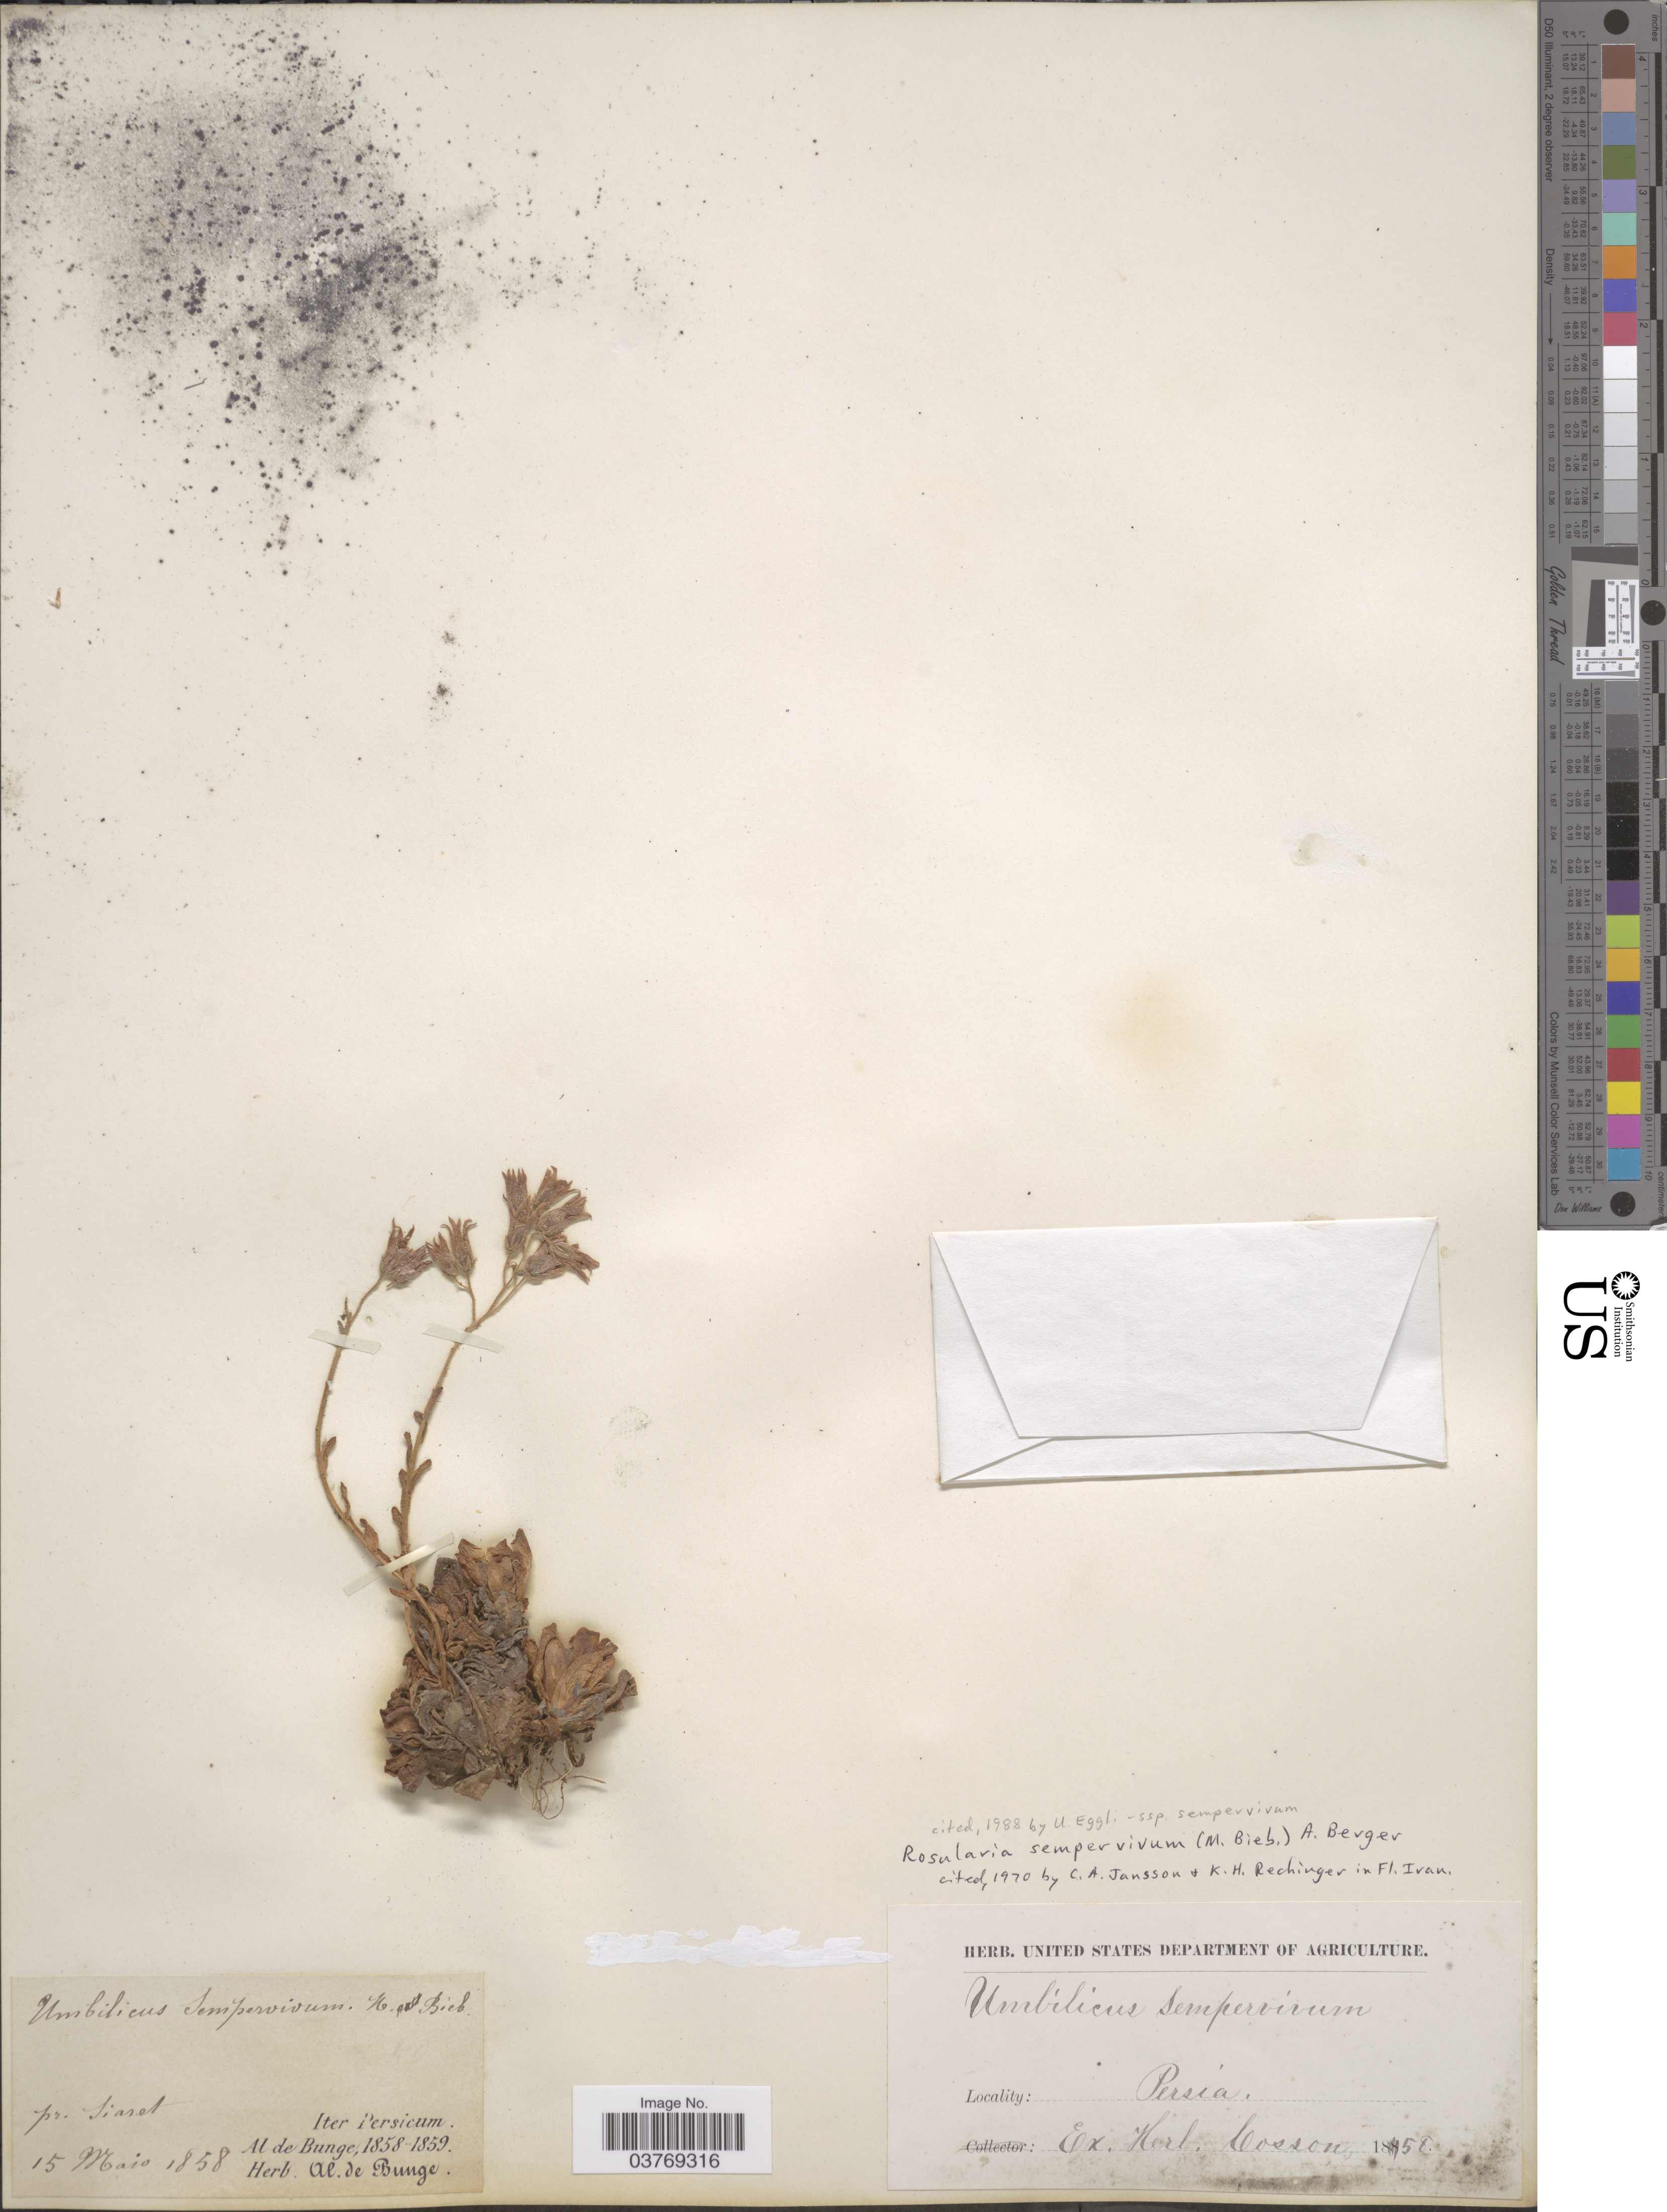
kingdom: Plantae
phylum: Tracheophyta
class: Magnoliopsida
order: Saxifragales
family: Crassulaceae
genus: Rosularia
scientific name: Rosularia sempervivum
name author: (M. Bieb.) A. Berger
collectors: A. de Bunge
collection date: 1858-05-18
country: Iran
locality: Persia. Pr. Siaset*. Iter Persicum.